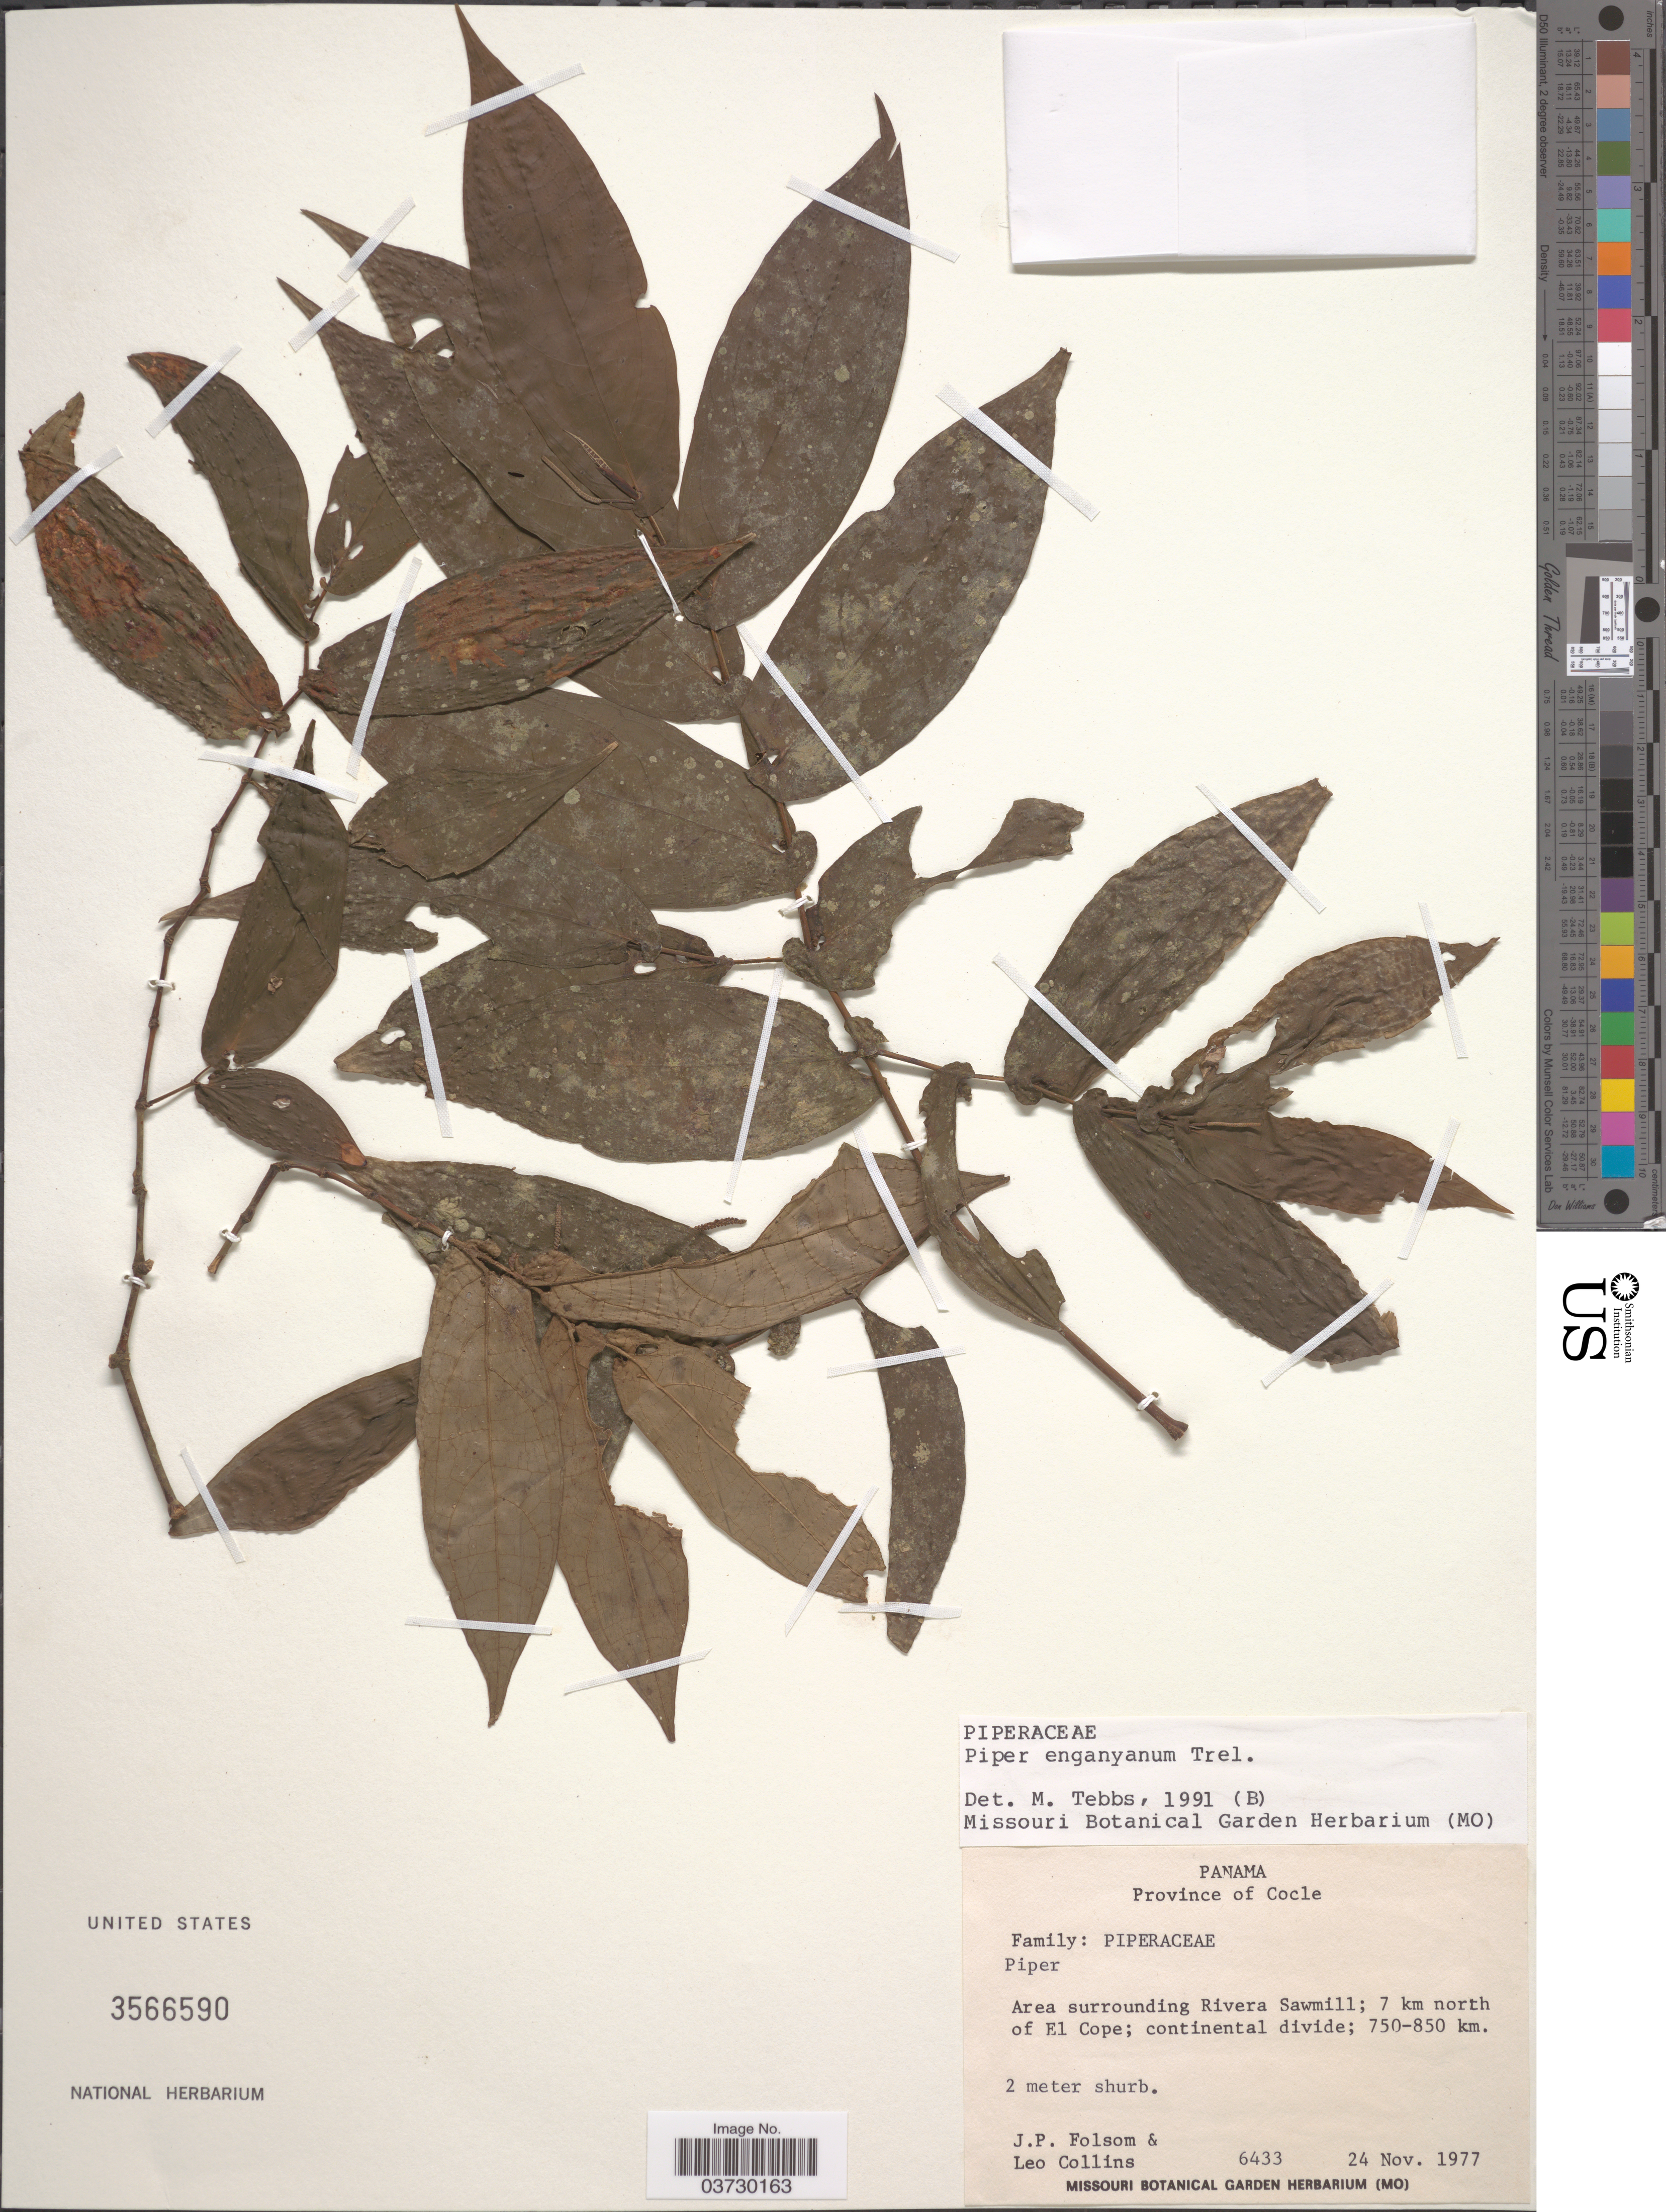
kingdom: Plantae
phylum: Tracheophyta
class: Magnoliopsida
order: Piperales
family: Piperaceae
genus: Piper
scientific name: Piper enganyanum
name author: Trel. & Yunck.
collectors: J. P. Folsom & L. Collins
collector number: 6433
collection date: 1977-11-24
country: Panama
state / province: Cocle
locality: Area surrounding Rivera Sawmill; 7 km north of El Cope; continental divide. 750-850 km.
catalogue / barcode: US 3566590